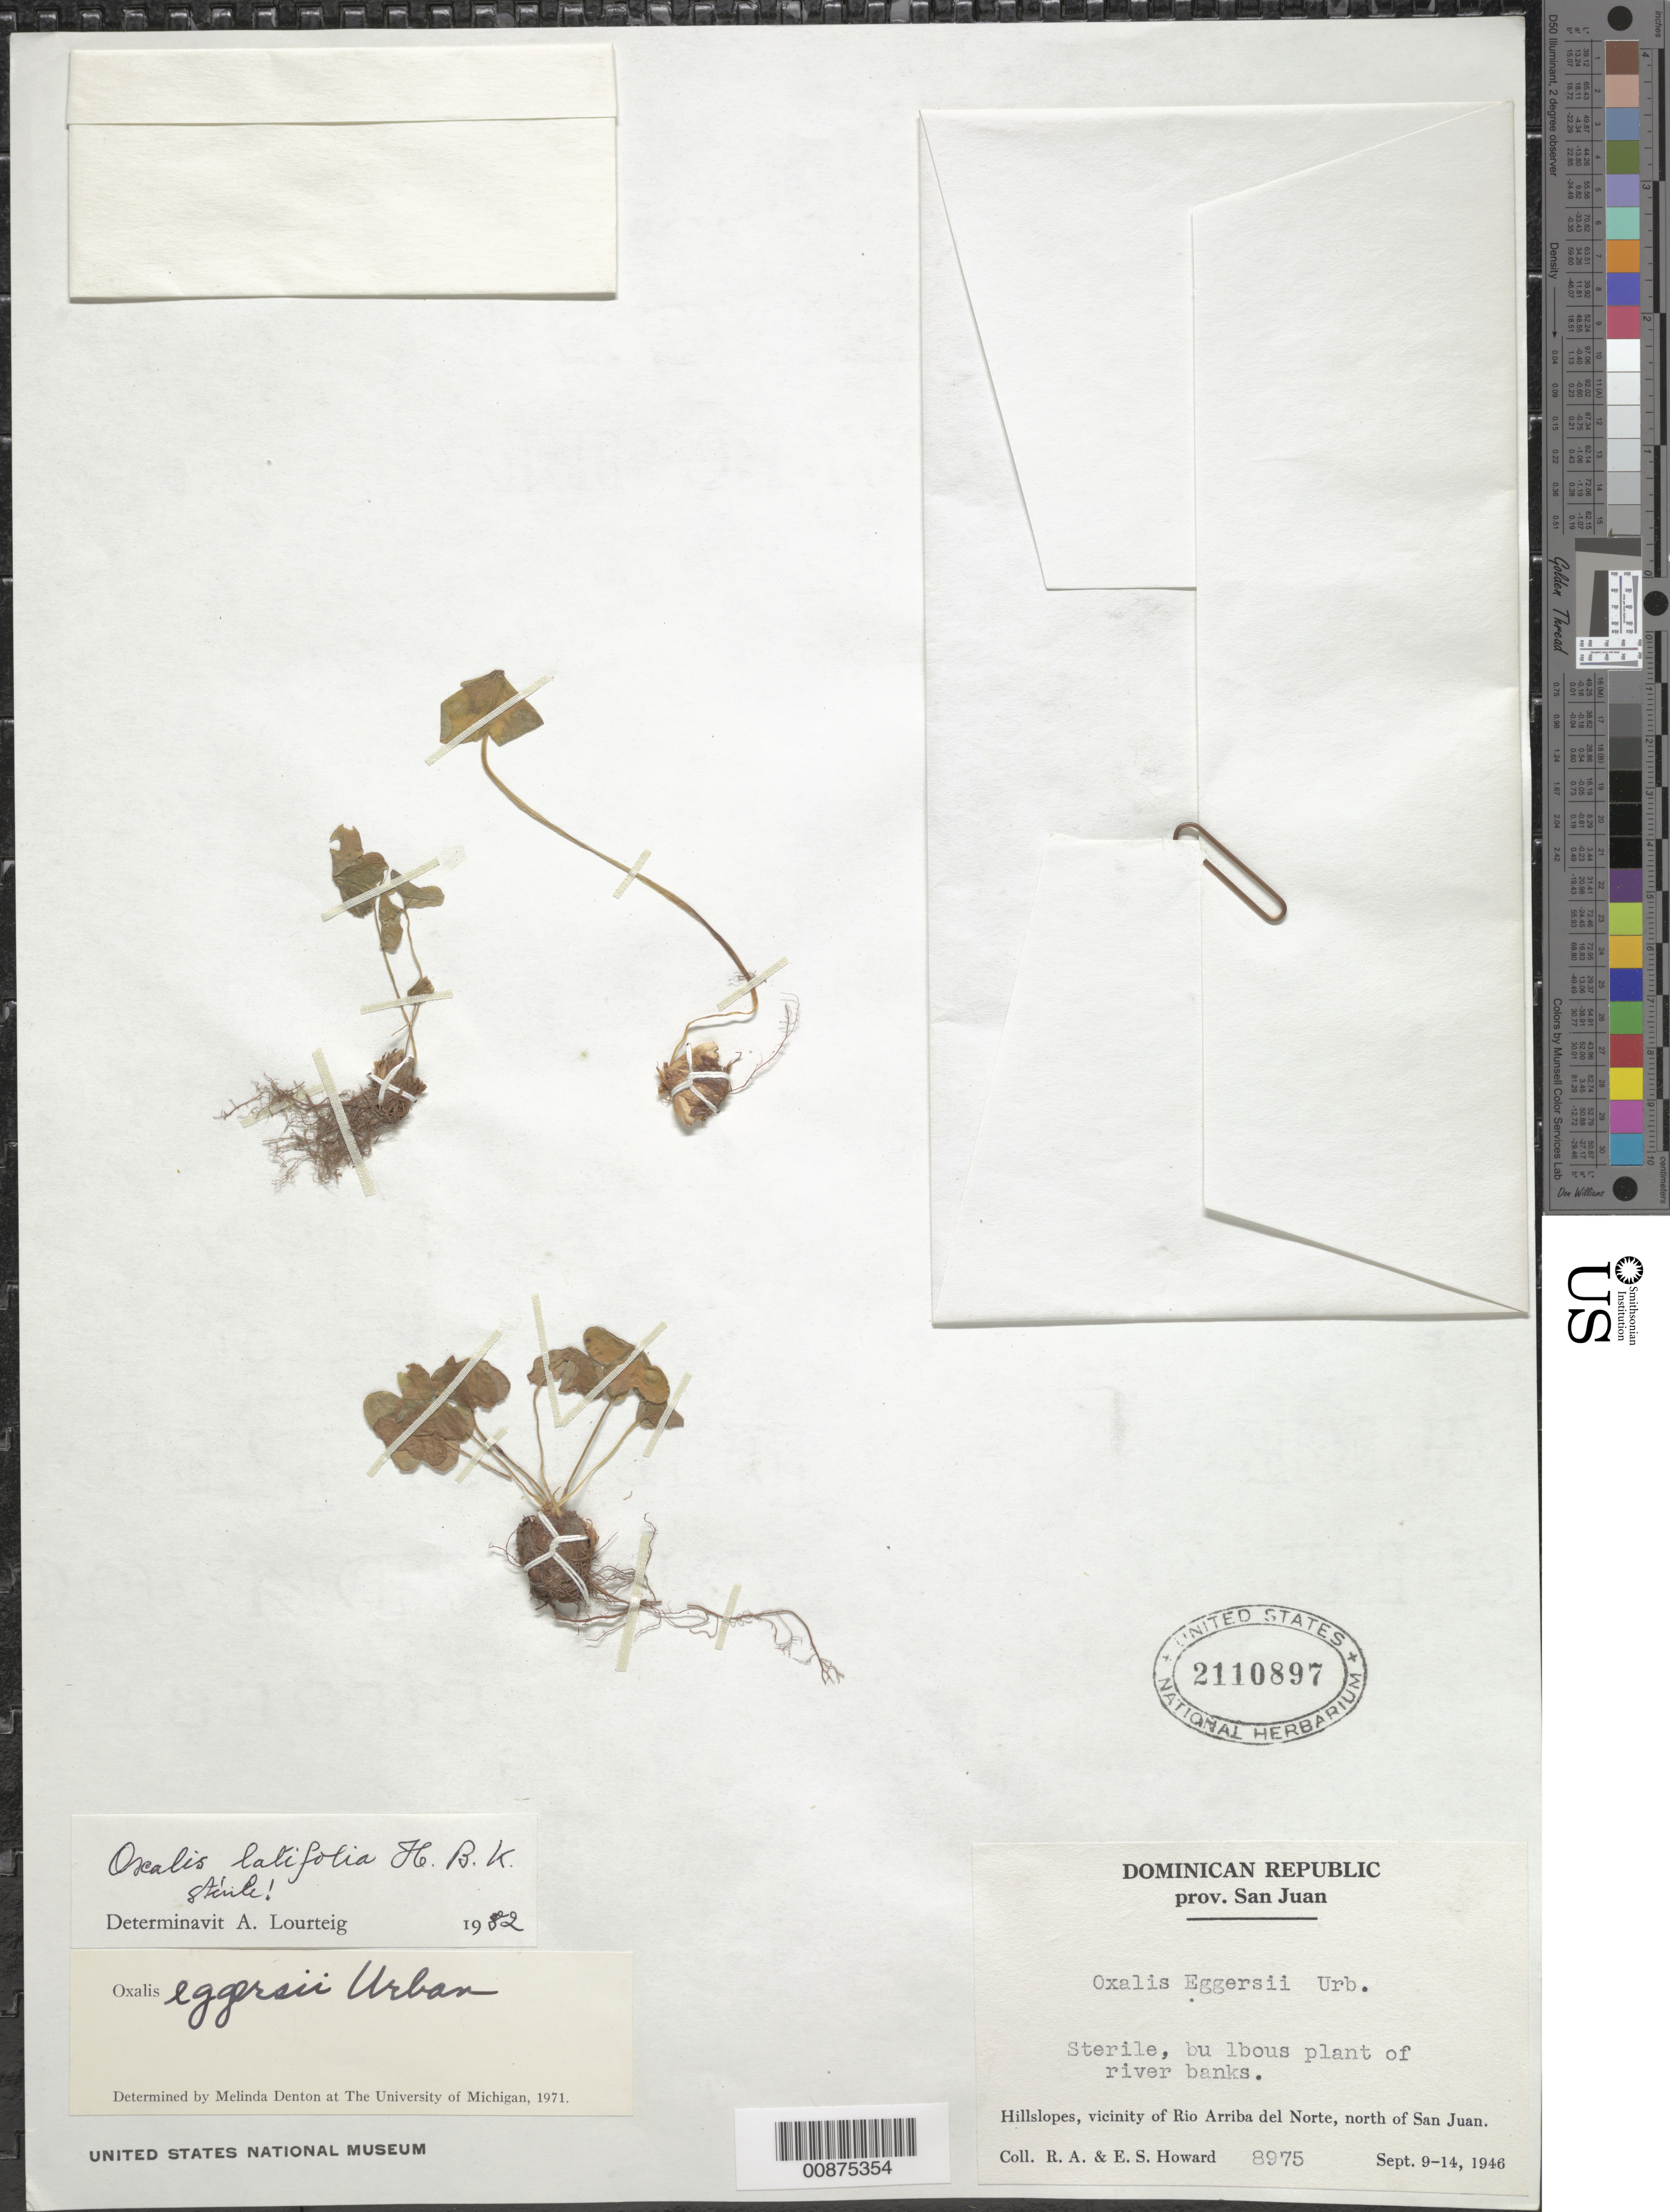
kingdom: Plantae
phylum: Tracheophyta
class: Magnoliopsida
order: Oxalidales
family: Oxalidaceae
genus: Oxalis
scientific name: Oxalis latifolia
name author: Kunth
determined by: Lourteig, A.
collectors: R. A. Howard & E. S. Howard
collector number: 8975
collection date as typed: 09 Sep 1946 to 14 Sep 1946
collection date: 1946-09-09/1946-09-14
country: Dominican Republic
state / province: San Juan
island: Hispaniola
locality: Vicinity of Río Arriba del Norte, north of San Juan.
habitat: Bulbous plant of river banks. Hillslopes.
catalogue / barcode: US 2110897